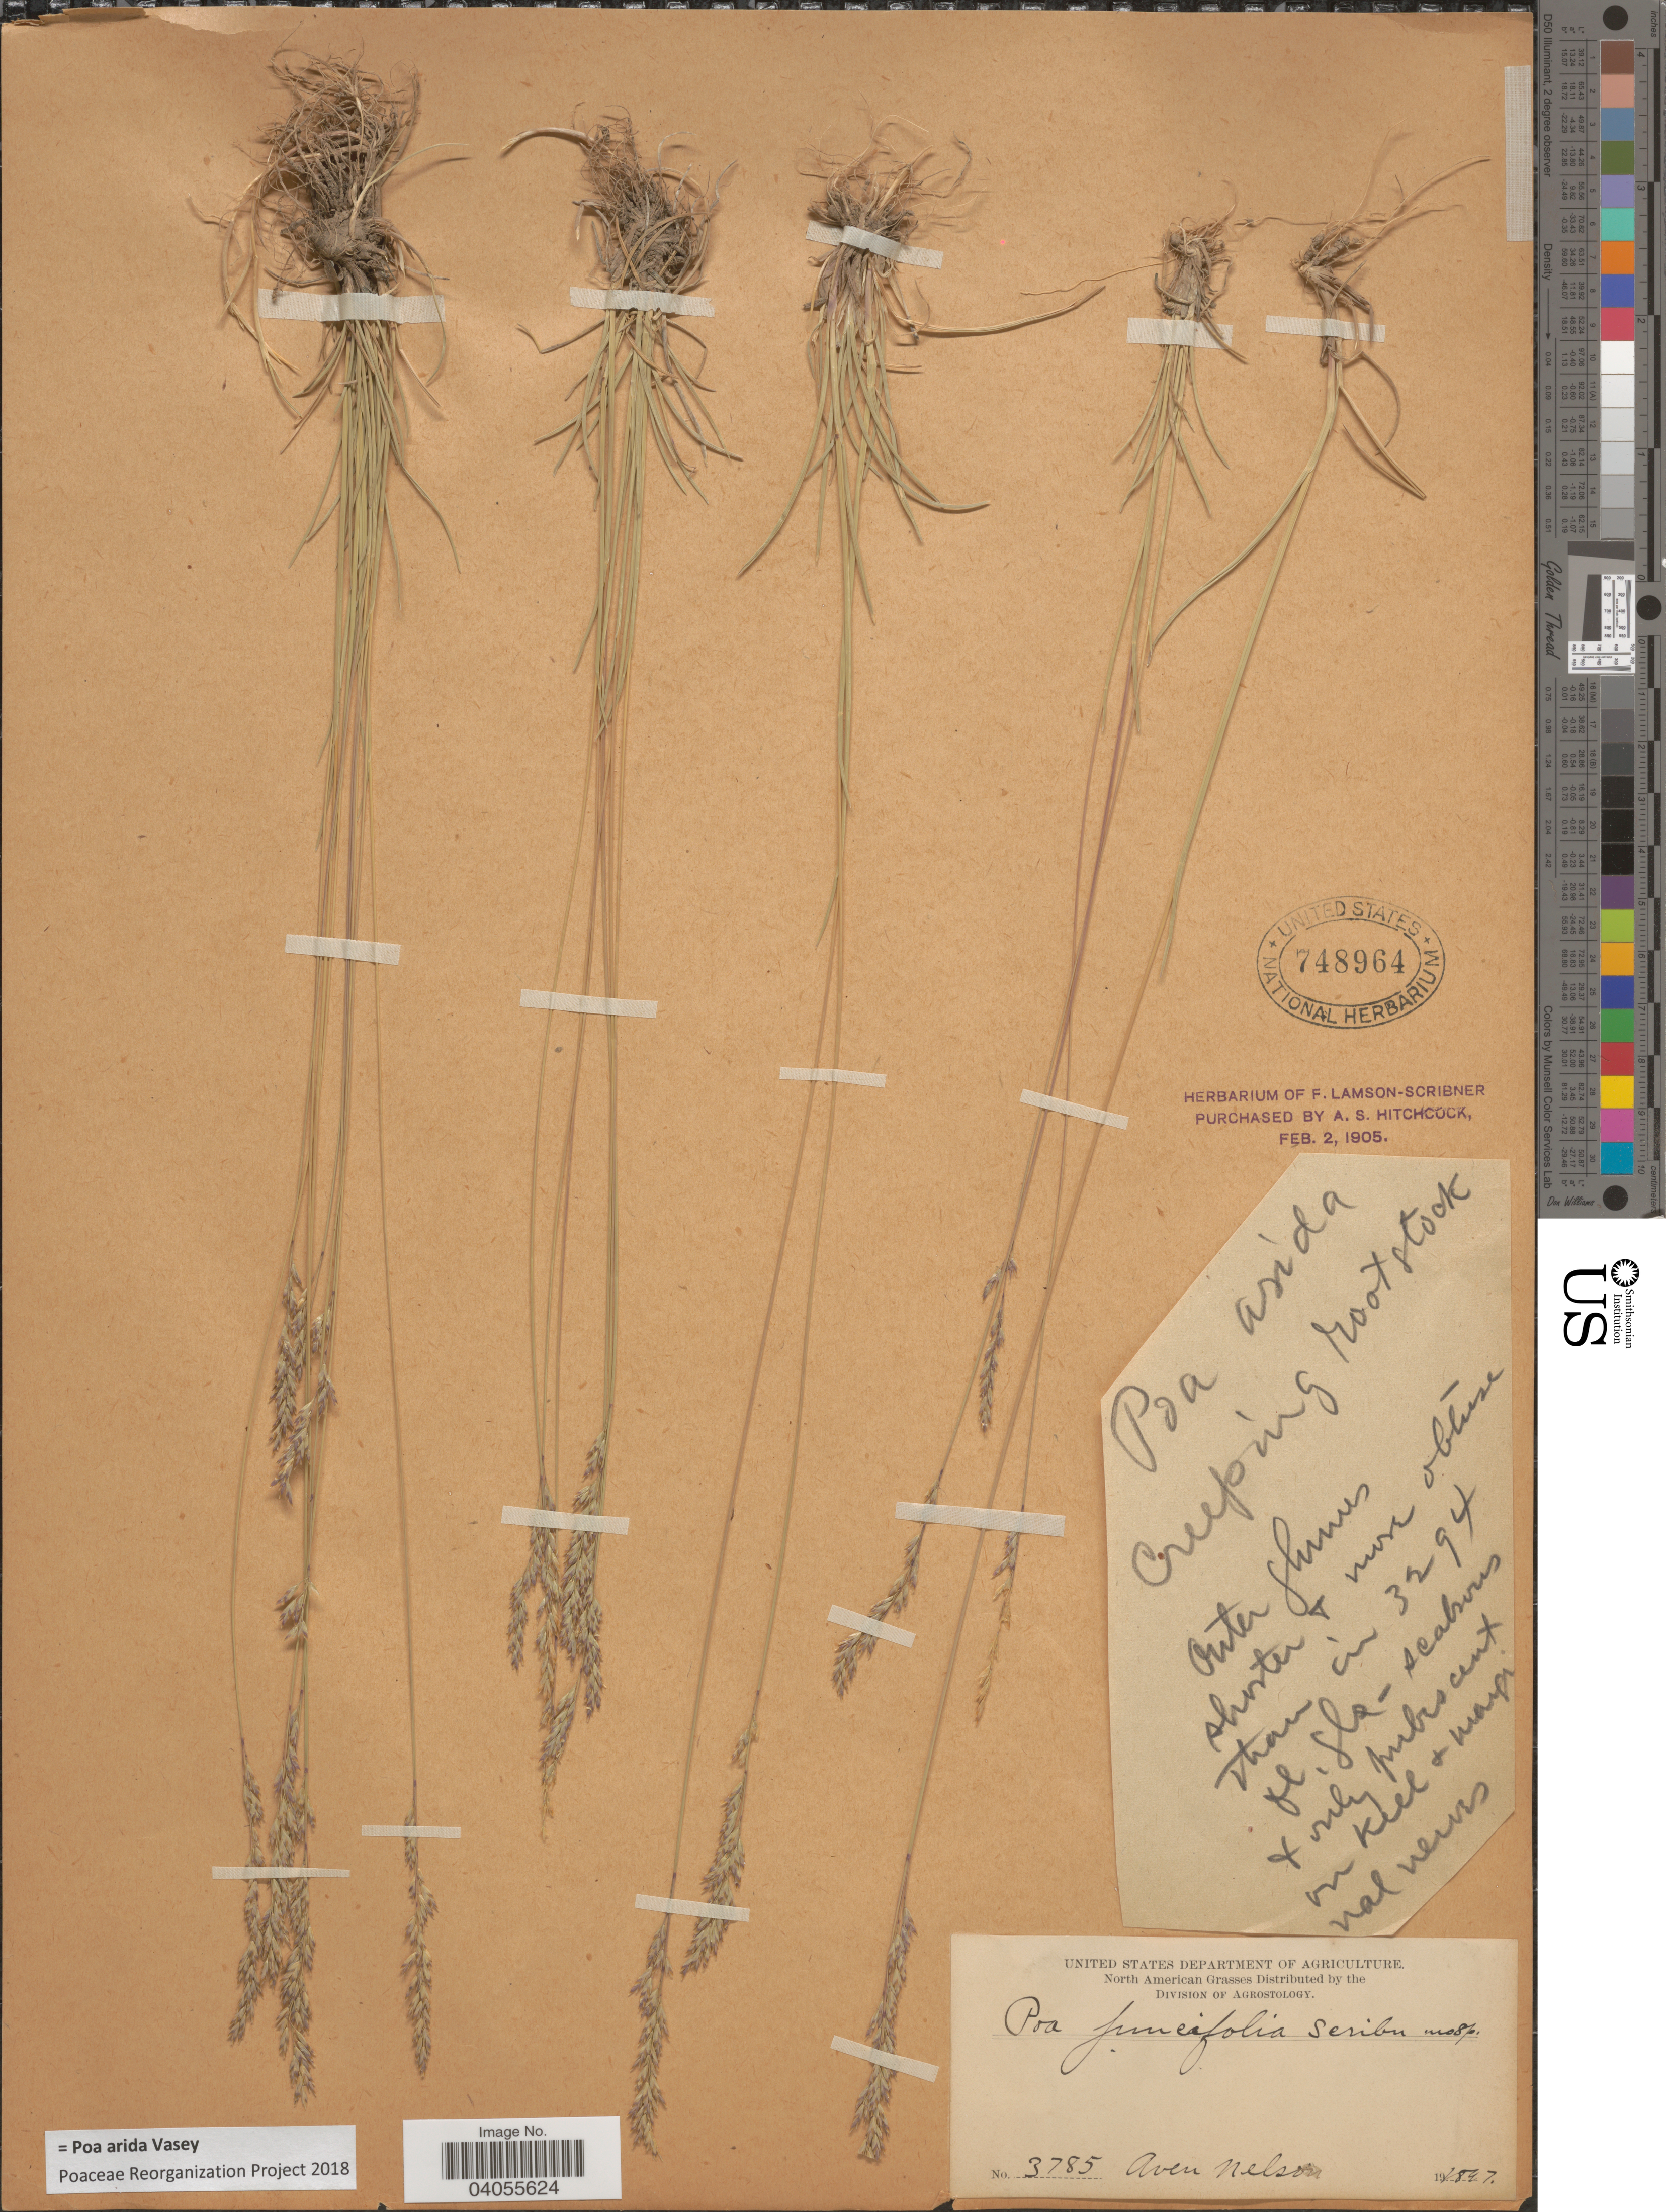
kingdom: Plantae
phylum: Tracheophyta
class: Liliopsida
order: Poales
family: Poaceae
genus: Poa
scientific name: Poa arida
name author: Vasey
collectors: A. Nelson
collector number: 3785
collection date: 1897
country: United States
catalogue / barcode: US 748964